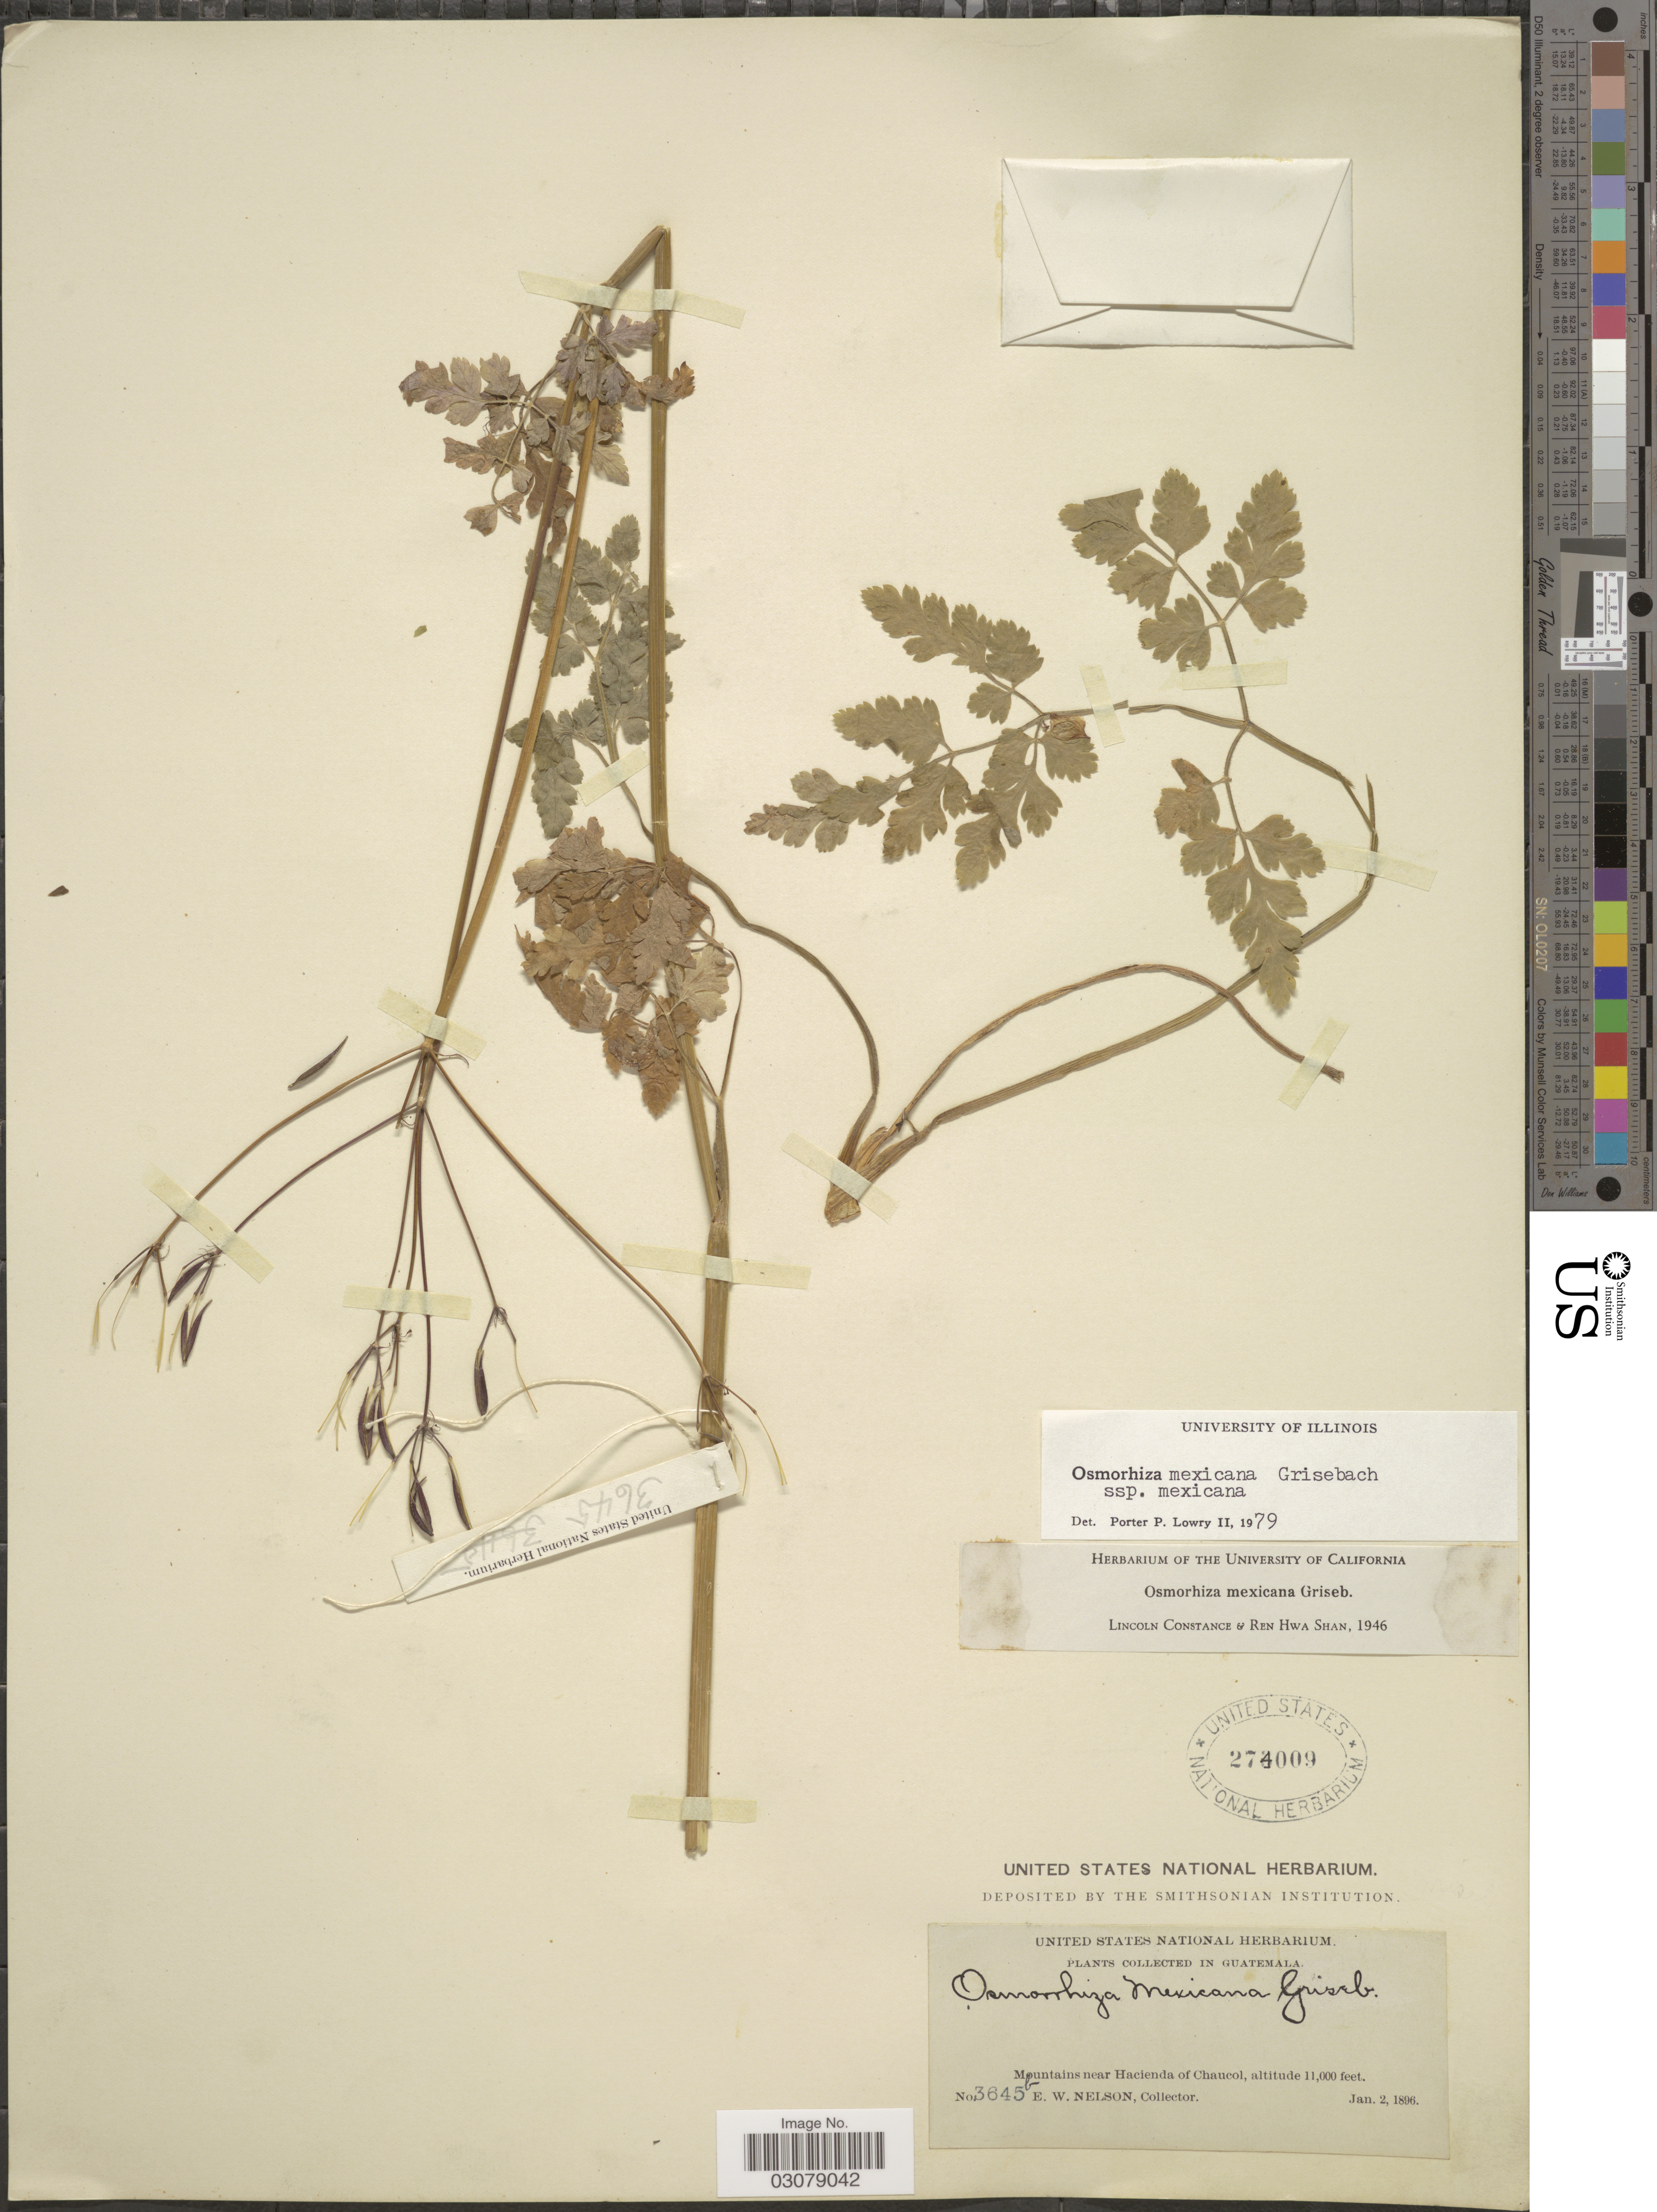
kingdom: Plantae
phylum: Tracheophyta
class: Magnoliopsida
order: Apiales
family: Apiaceae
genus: Osmorhiza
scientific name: Osmorhiza mexicana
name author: Griseb.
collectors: E. W. Nelson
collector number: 3645b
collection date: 1896-01-02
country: Guatemala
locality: Mountains near Hacienda of Chaucol.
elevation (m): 3353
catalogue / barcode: US 274009